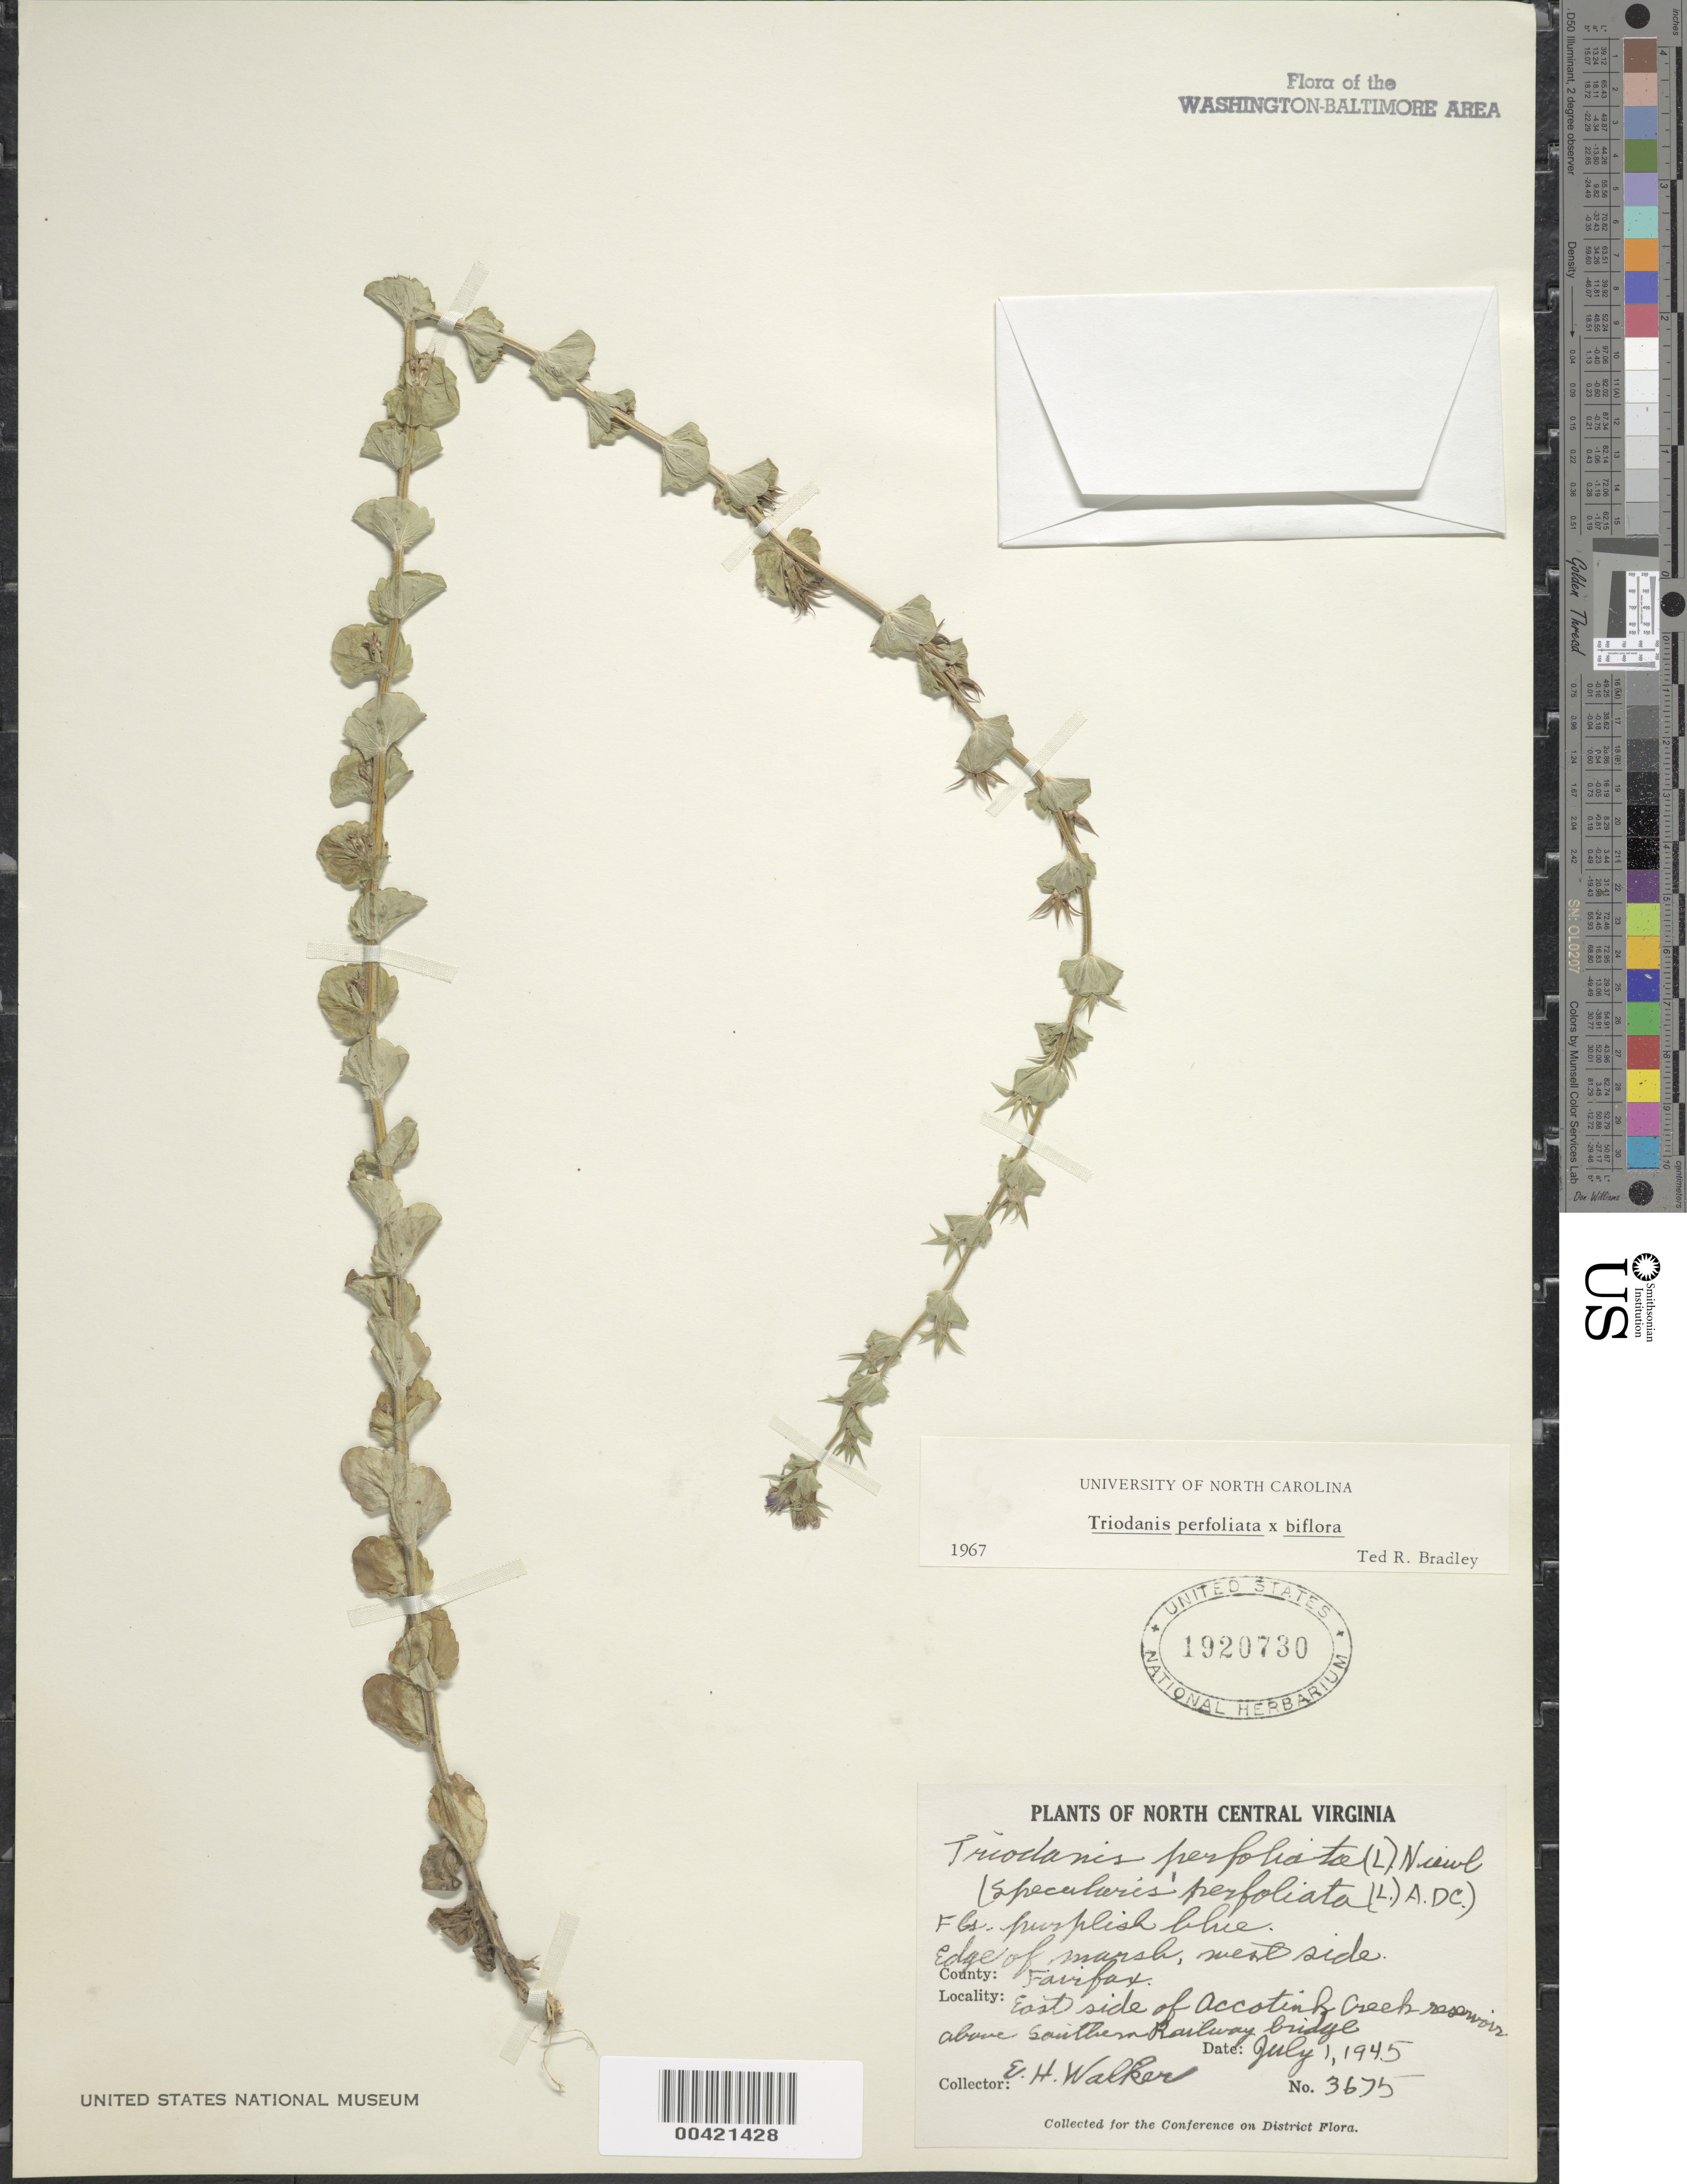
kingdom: Plantae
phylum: Tracheophyta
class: Magnoliopsida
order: Asterales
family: Campanulaceae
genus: Triodanis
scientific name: Triodanis perfoliata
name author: (L.) Nieuwl.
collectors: E. H. Walker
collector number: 3675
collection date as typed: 01 Jul 1945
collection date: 1945-07-01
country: United States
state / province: Virginia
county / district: Fairfax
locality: East side of Accotink Creek Reservoir above Southern Railway Bridge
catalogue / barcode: US 1920730